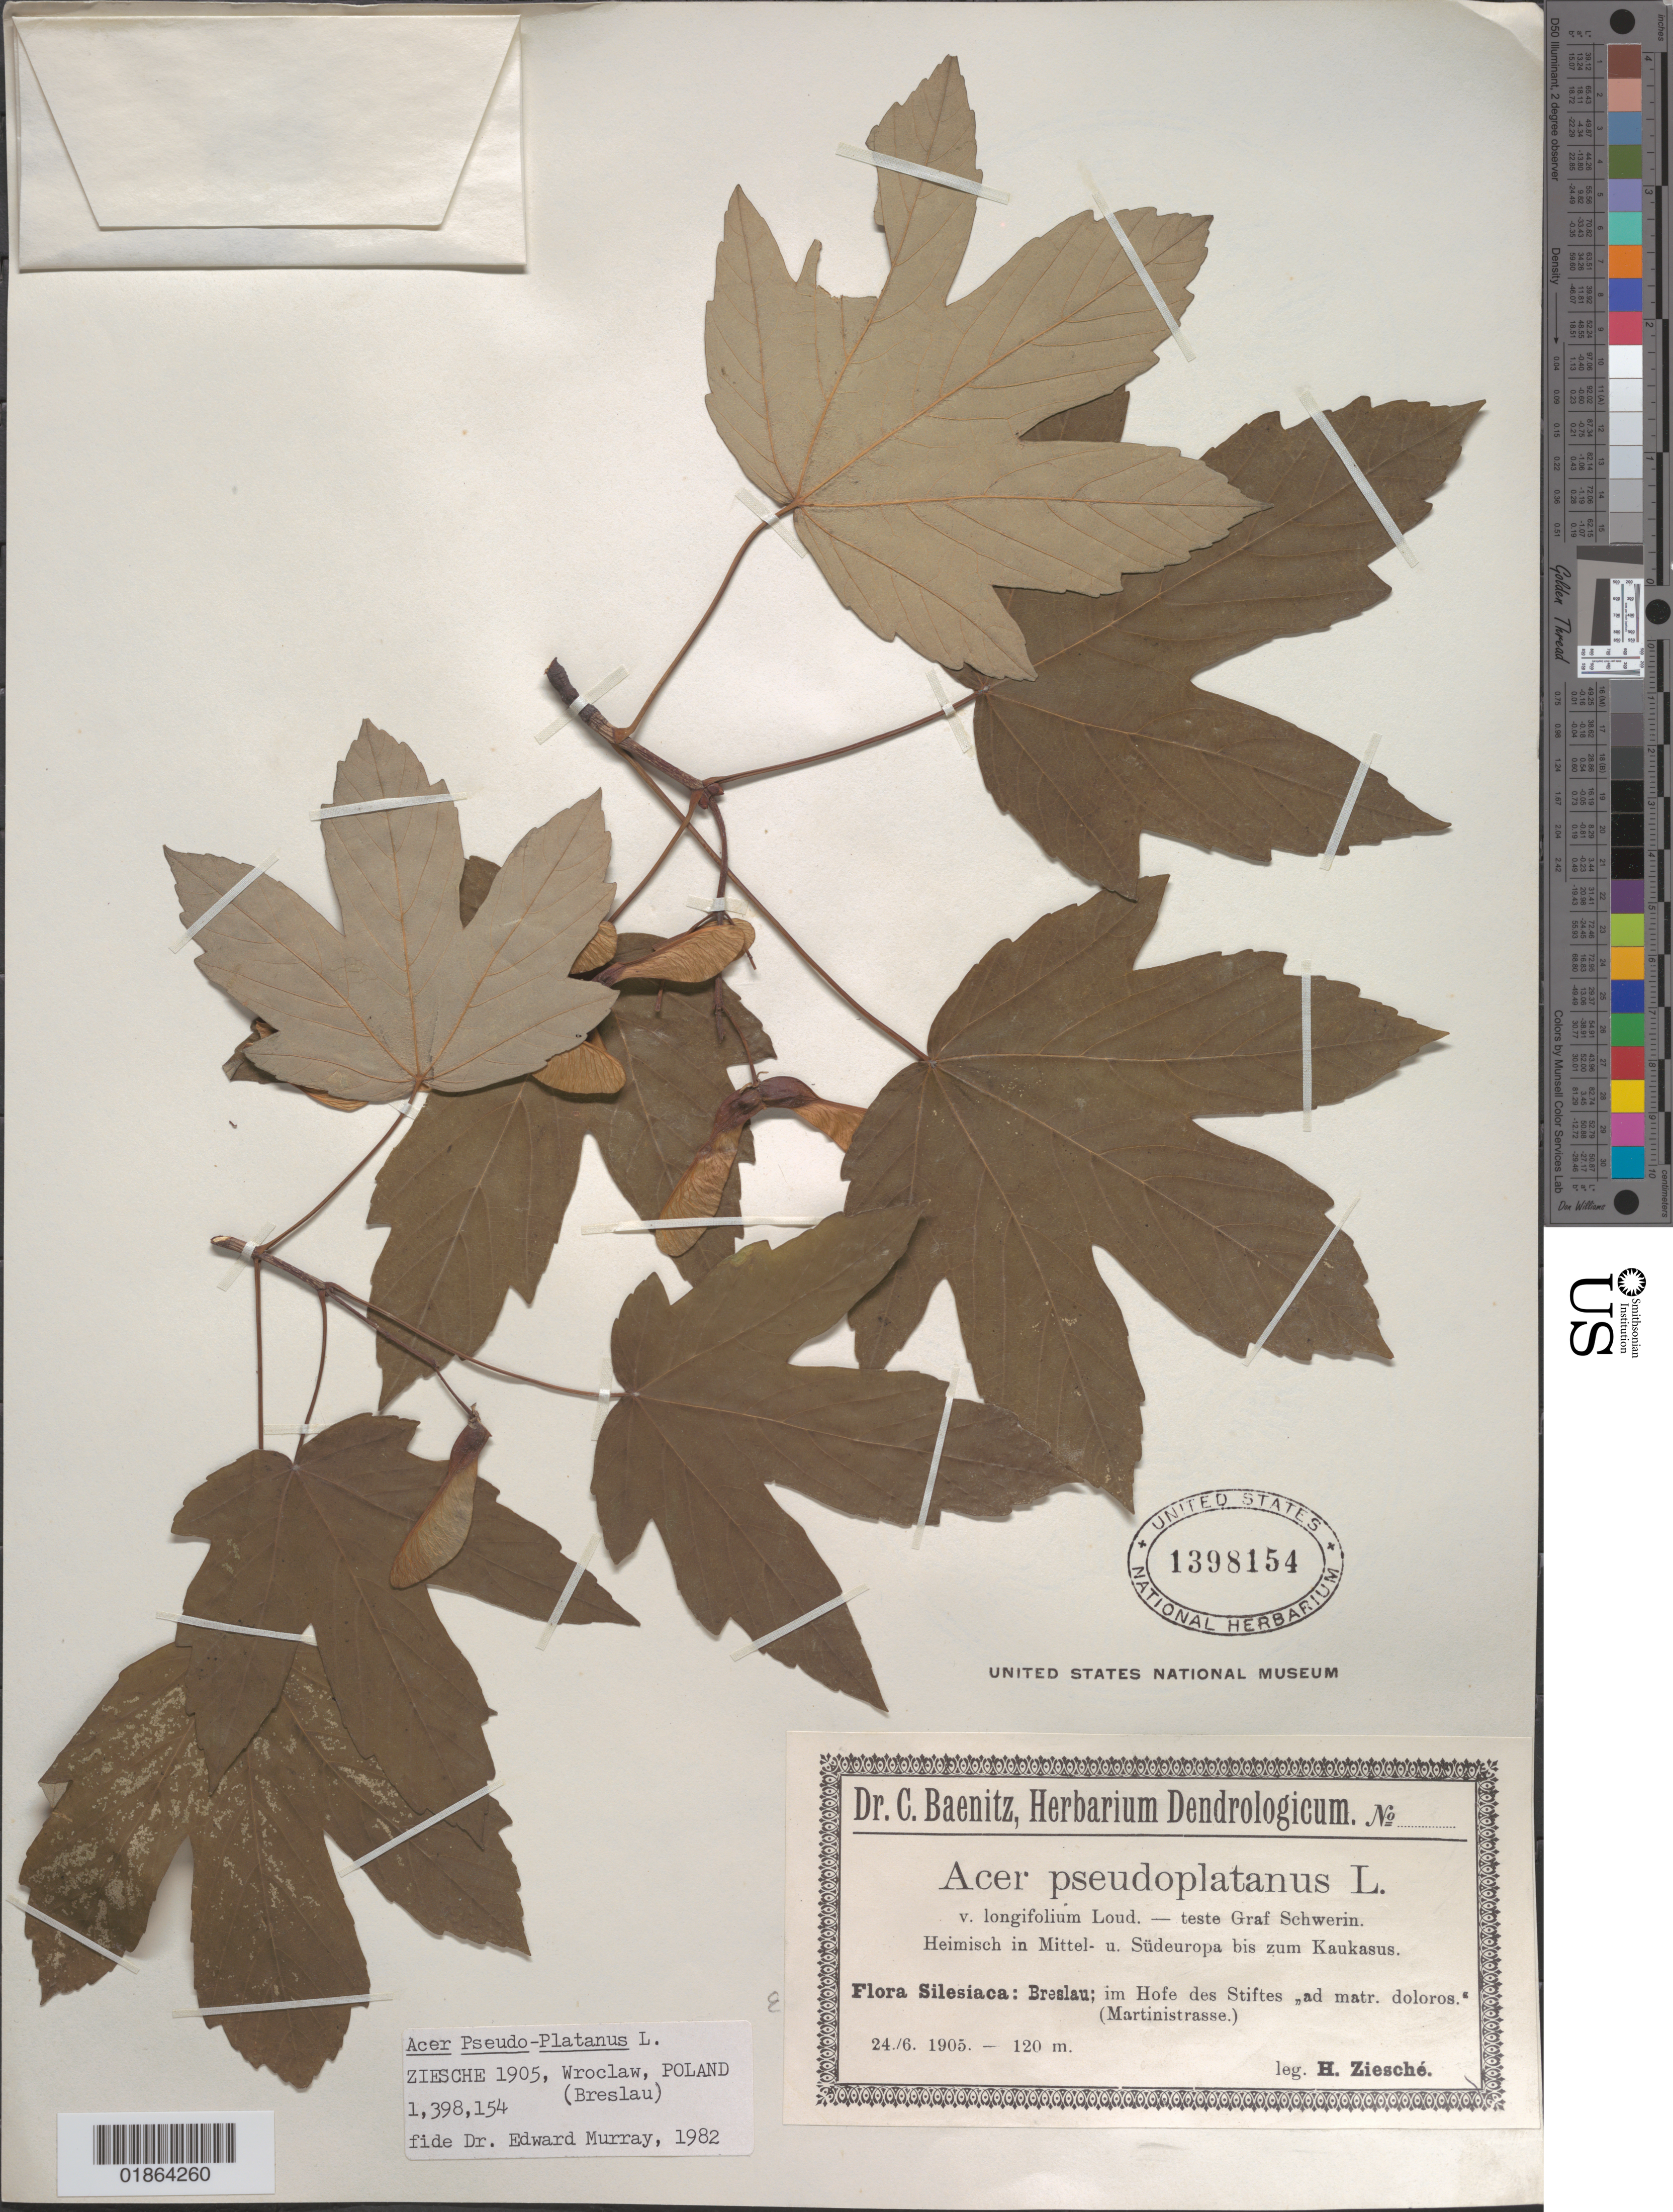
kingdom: Plantae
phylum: Tracheophyta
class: Magnoliopsida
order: Sapindales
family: Sapindaceae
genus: Acer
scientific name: Acer pseudoplatanus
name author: L.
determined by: Murray, Edward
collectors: H. Ziesché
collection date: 1905-06-24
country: Poland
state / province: Dolnoslaskie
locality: Schlesien, Breslau (Wroclaw], im Hofe des Stiftes "ad matr. doloros" (Martinistrasse)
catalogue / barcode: US 1398154